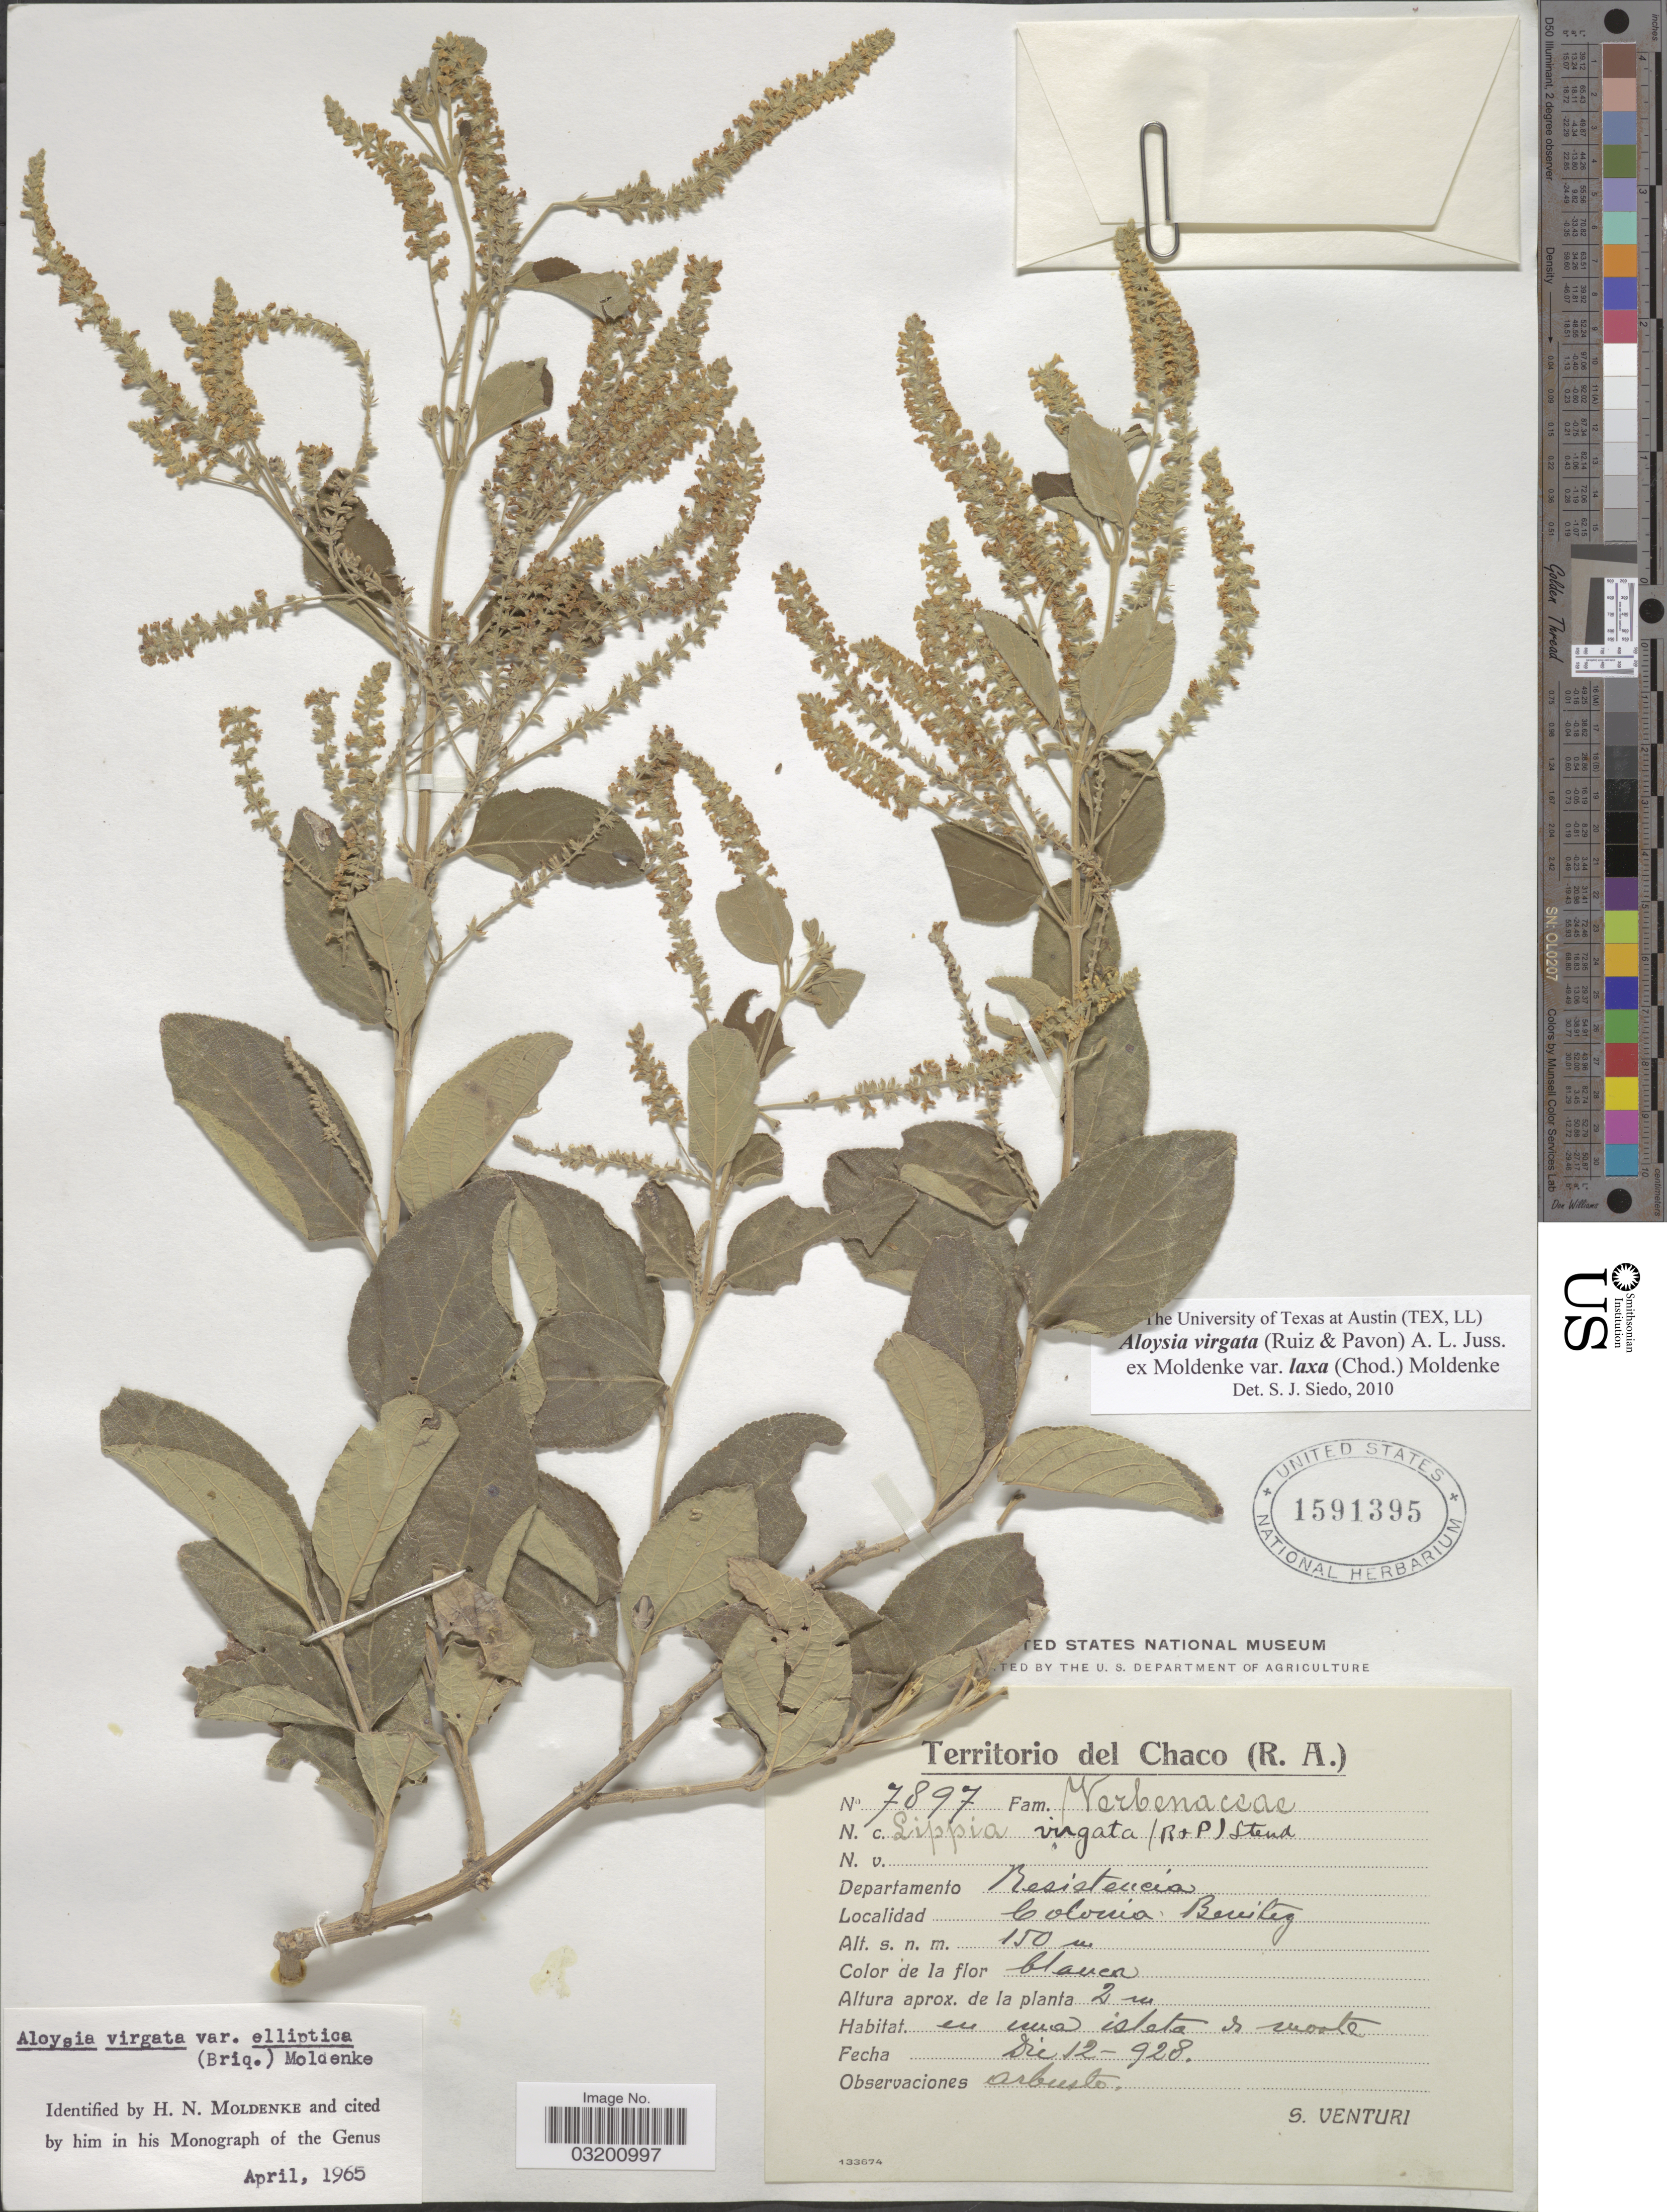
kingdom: Plantae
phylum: Tracheophyta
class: Magnoliopsida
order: Lamiales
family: Verbenaceae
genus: Aloysia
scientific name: Aloysia virgata var. laxa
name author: (Chodat) Moldenke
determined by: Siedo, S. J.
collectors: S. Venturi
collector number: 7897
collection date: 1928-12-12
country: Argentina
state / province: Chaco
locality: Departamento Resistencia, Colonia Benitez.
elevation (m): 150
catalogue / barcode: US 1591395